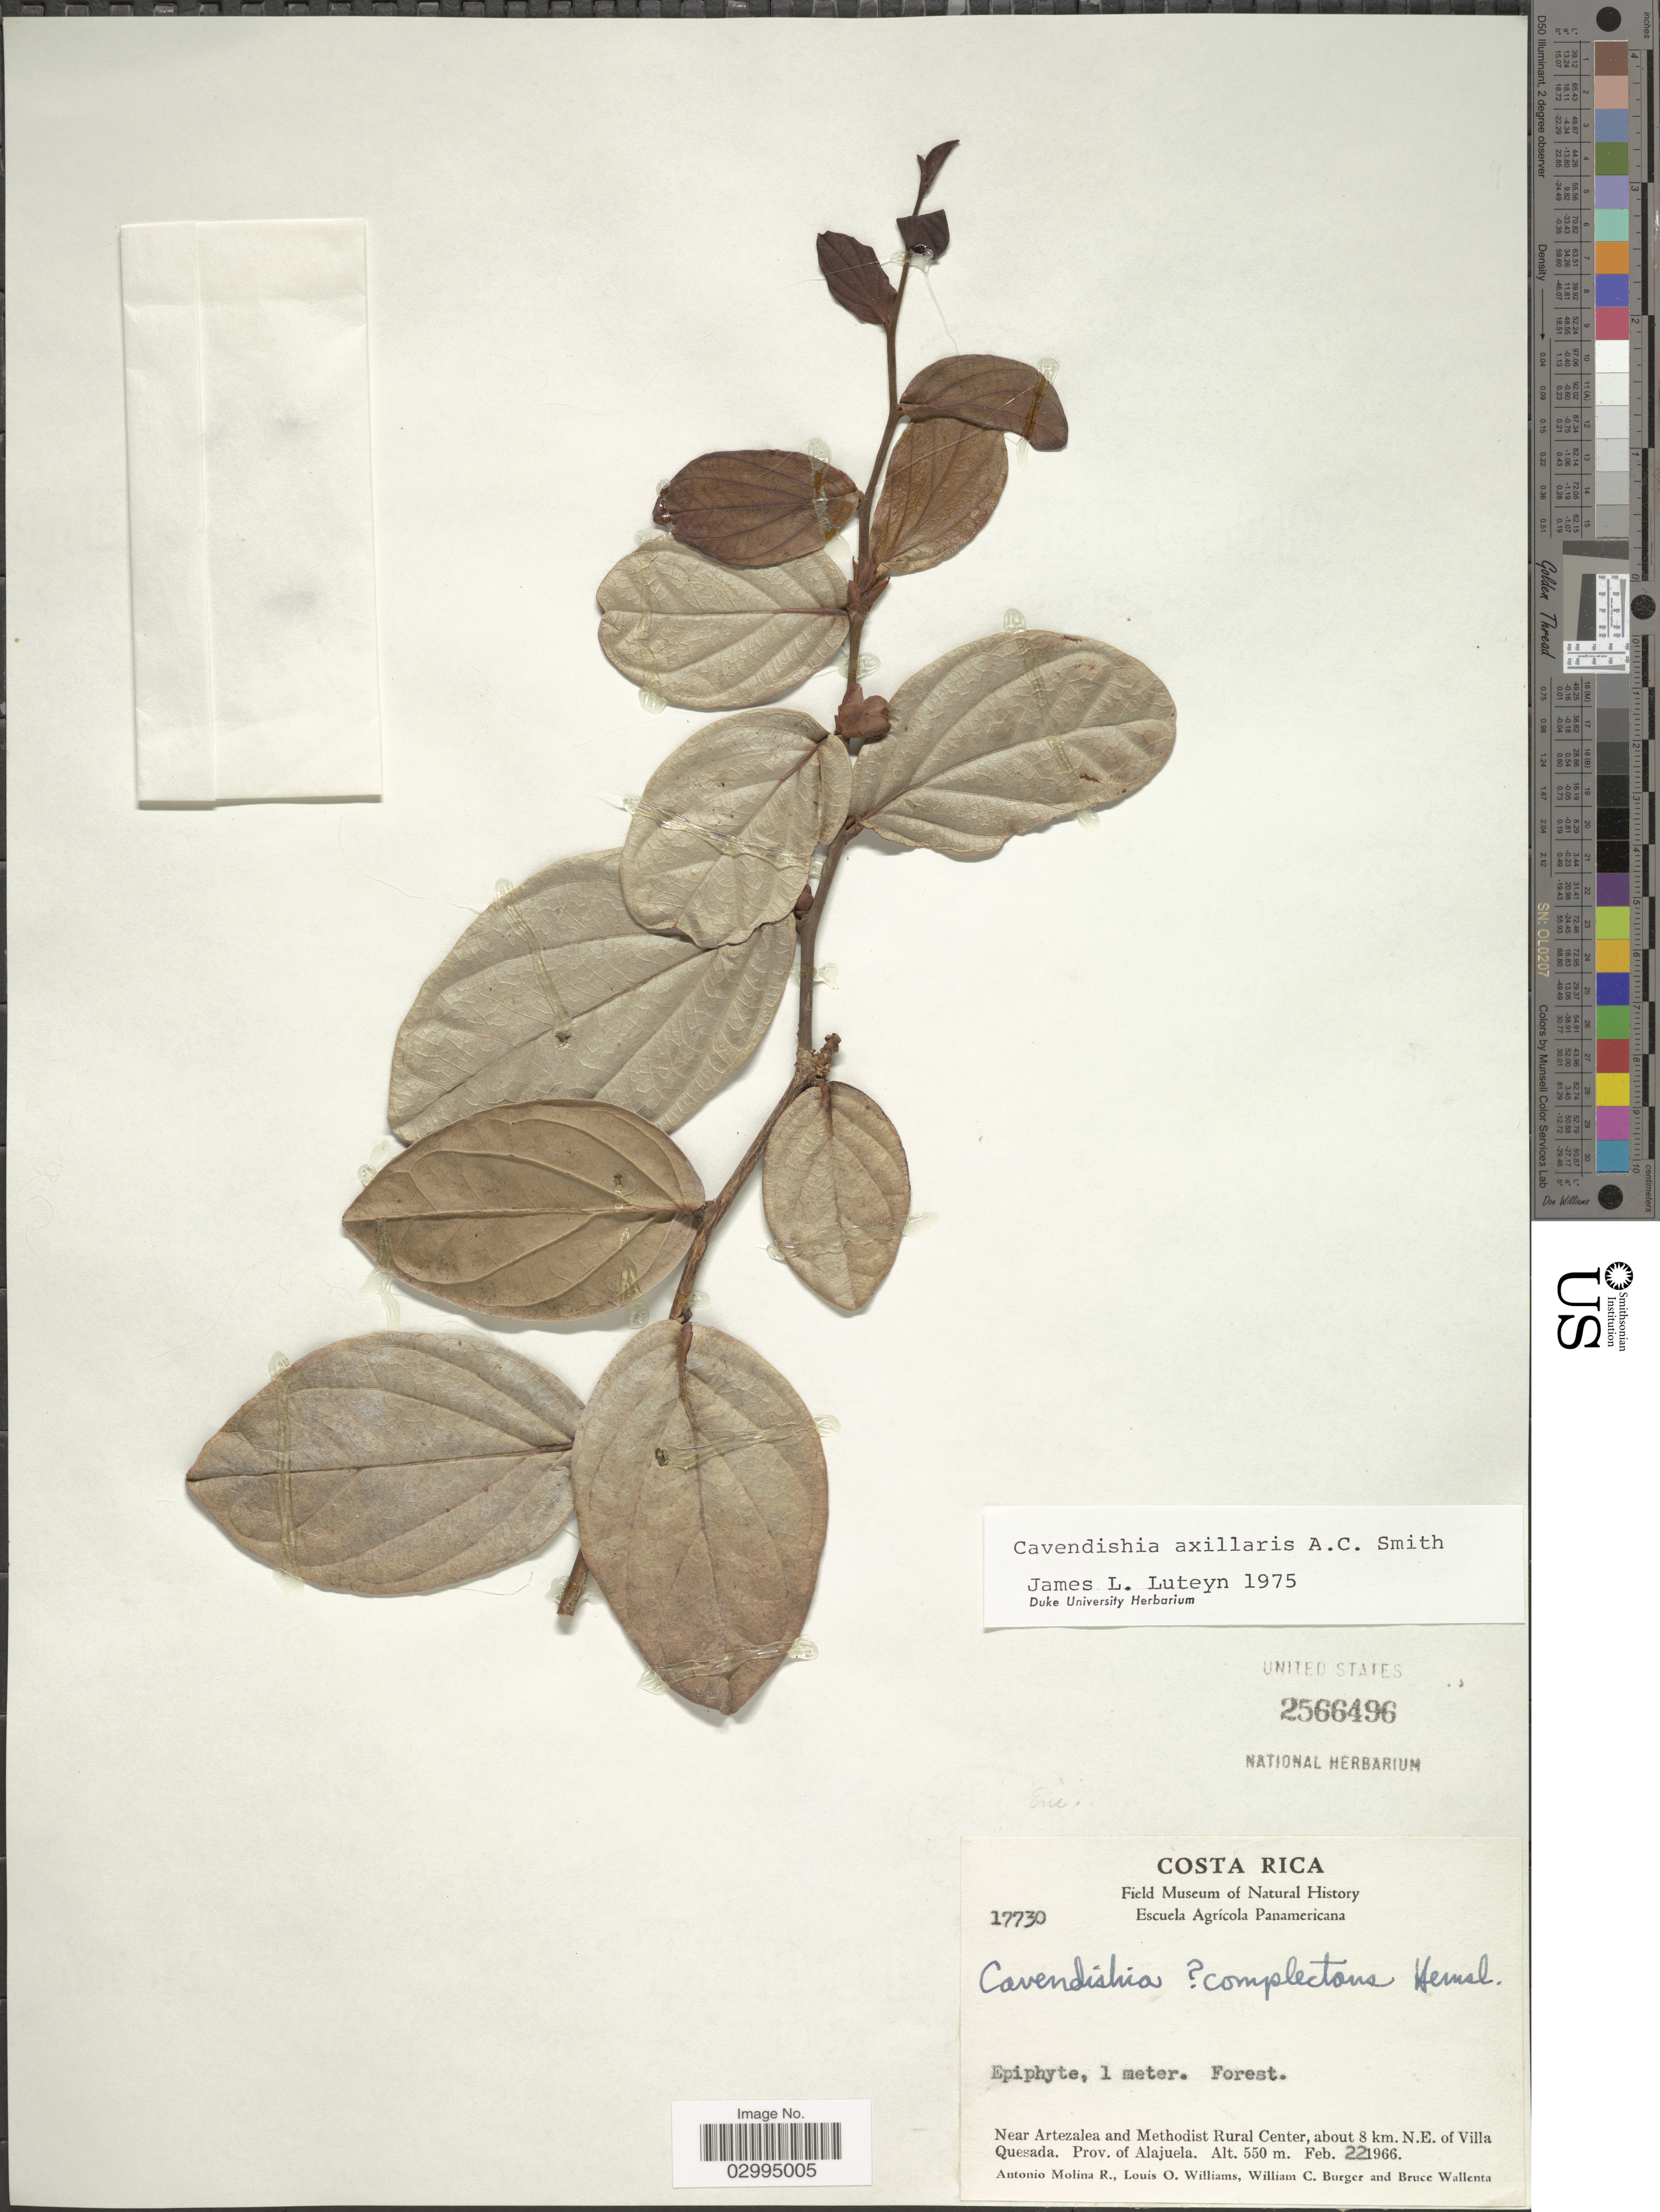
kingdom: Plantae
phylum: Tracheophyta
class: Magnoliopsida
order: Ericales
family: Ericaceae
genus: Cavendishia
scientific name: Cavendishia axillaris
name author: A.C. Sm.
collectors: A. Molina R., L. O. Williams, W. Burger & B. Wallenta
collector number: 17730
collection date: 1966-02-22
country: Costa Rica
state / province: Alajuela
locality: Near Artezalea and Methodist Rural Center, about 8 km. N.E. of Villa Quesada.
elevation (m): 550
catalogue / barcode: US 2566496